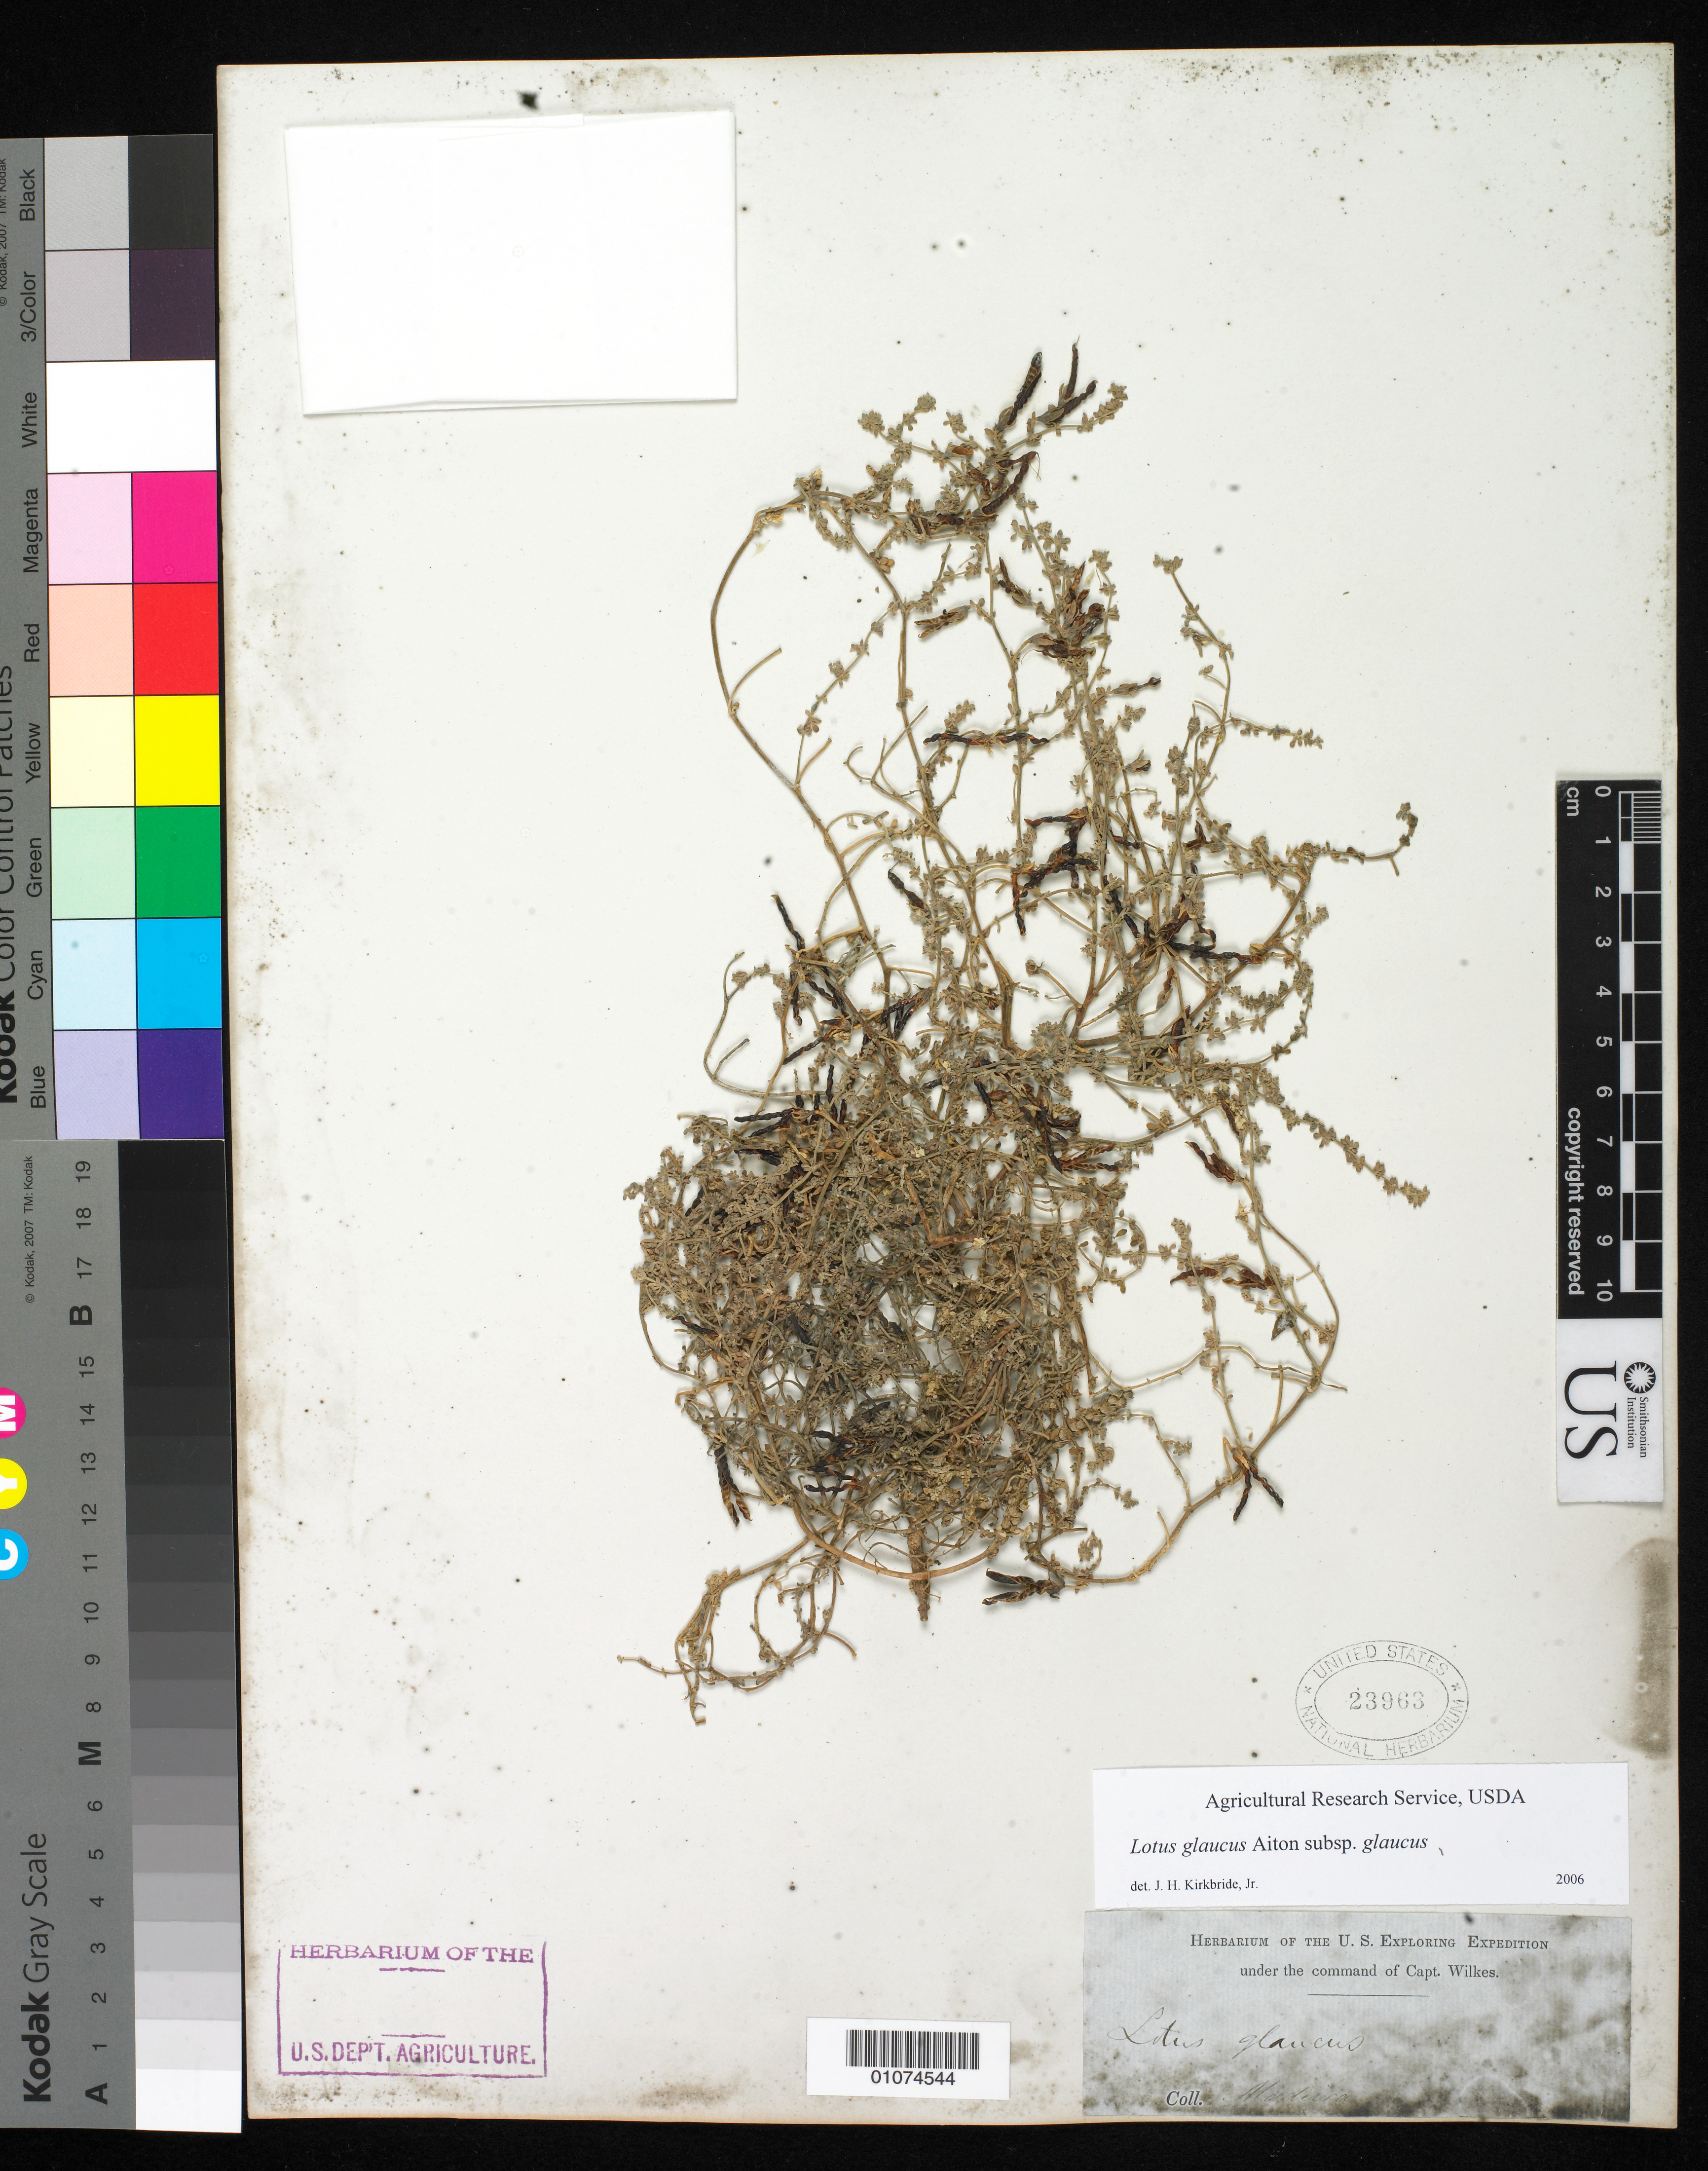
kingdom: Plantae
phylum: Tracheophyta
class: Magnoliopsida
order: Fabales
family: Fabaceae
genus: Lotus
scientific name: Lotus glaucus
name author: Sol.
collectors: Wilkes Explor. Exped.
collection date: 1838/1842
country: Portugal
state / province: Madeira (Aut. Reg.)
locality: Madiera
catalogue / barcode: US 23963